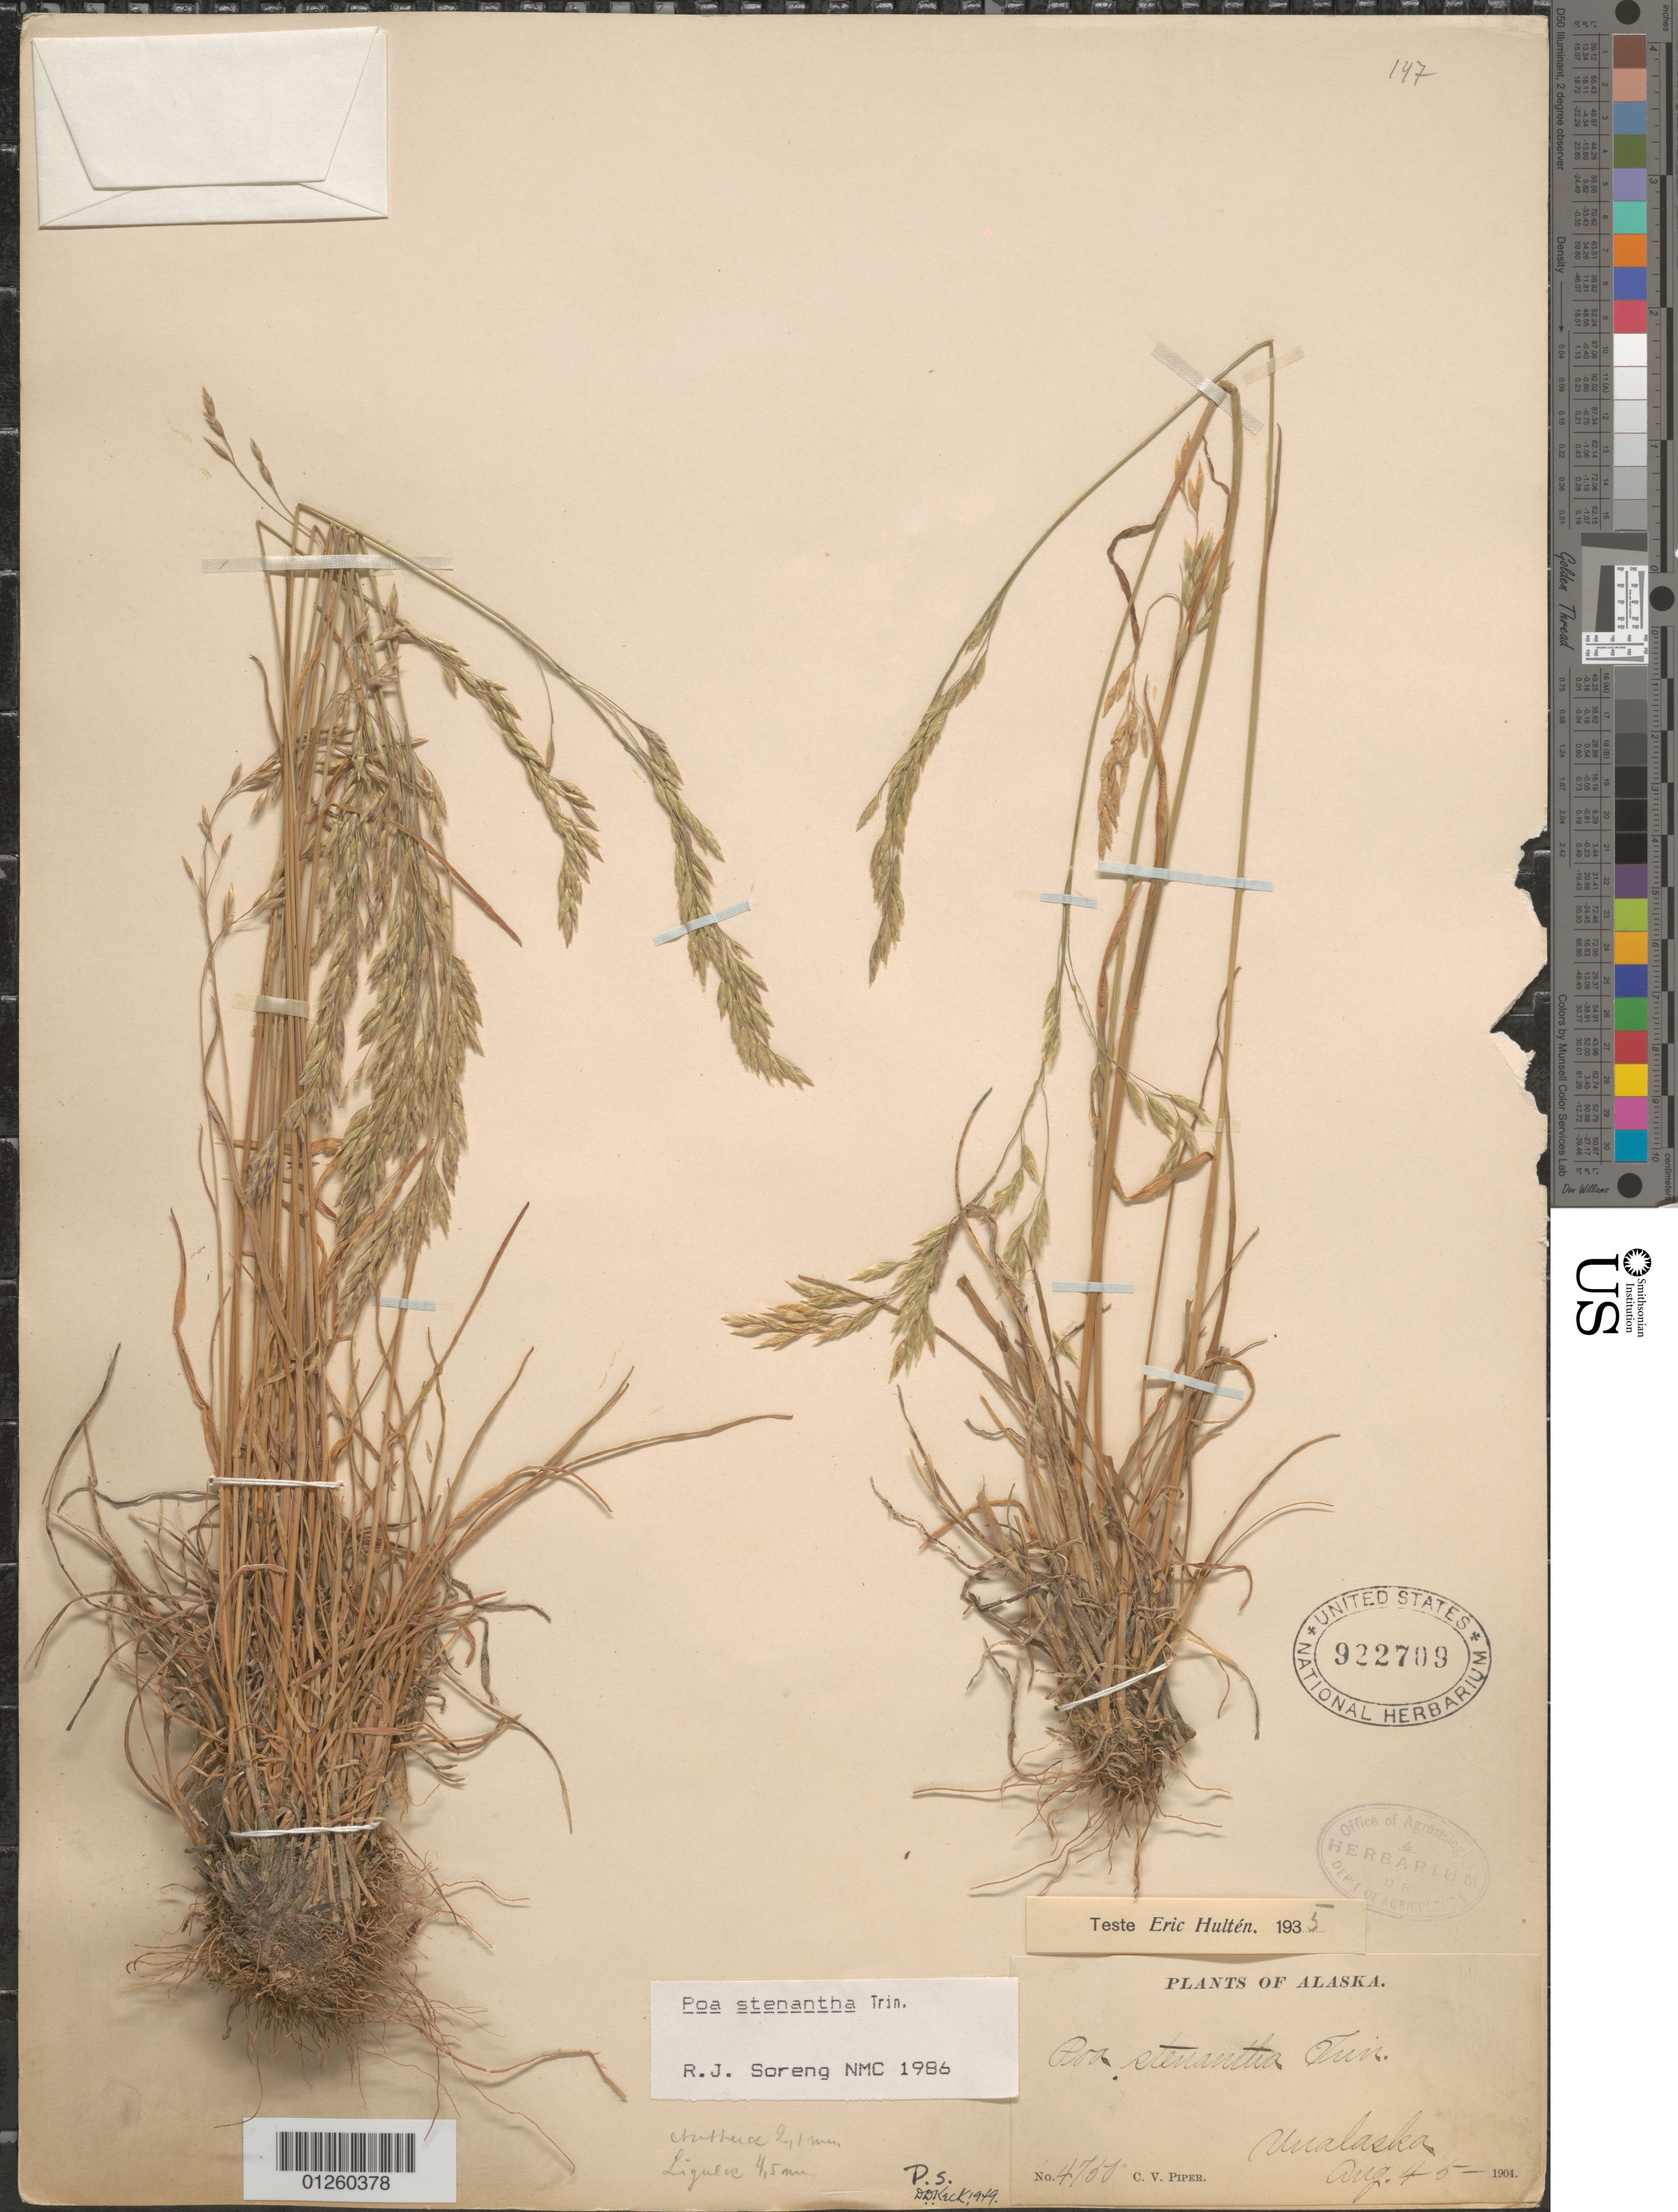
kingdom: Plantae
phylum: Tracheophyta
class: Liliopsida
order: Poales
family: Poaceae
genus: Poa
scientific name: Poa stenantha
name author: Trin.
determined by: Soreng, Robert J., Research Associate (BOT), Smithsonian Institution - National Museum of Natural History (UNITED STATES)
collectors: C. V. Piper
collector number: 4750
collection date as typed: Aug. 4 - 5 - 1904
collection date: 1904-08-04/1904-08-05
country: United States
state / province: Alaska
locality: Unalaska.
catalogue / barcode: US 922709